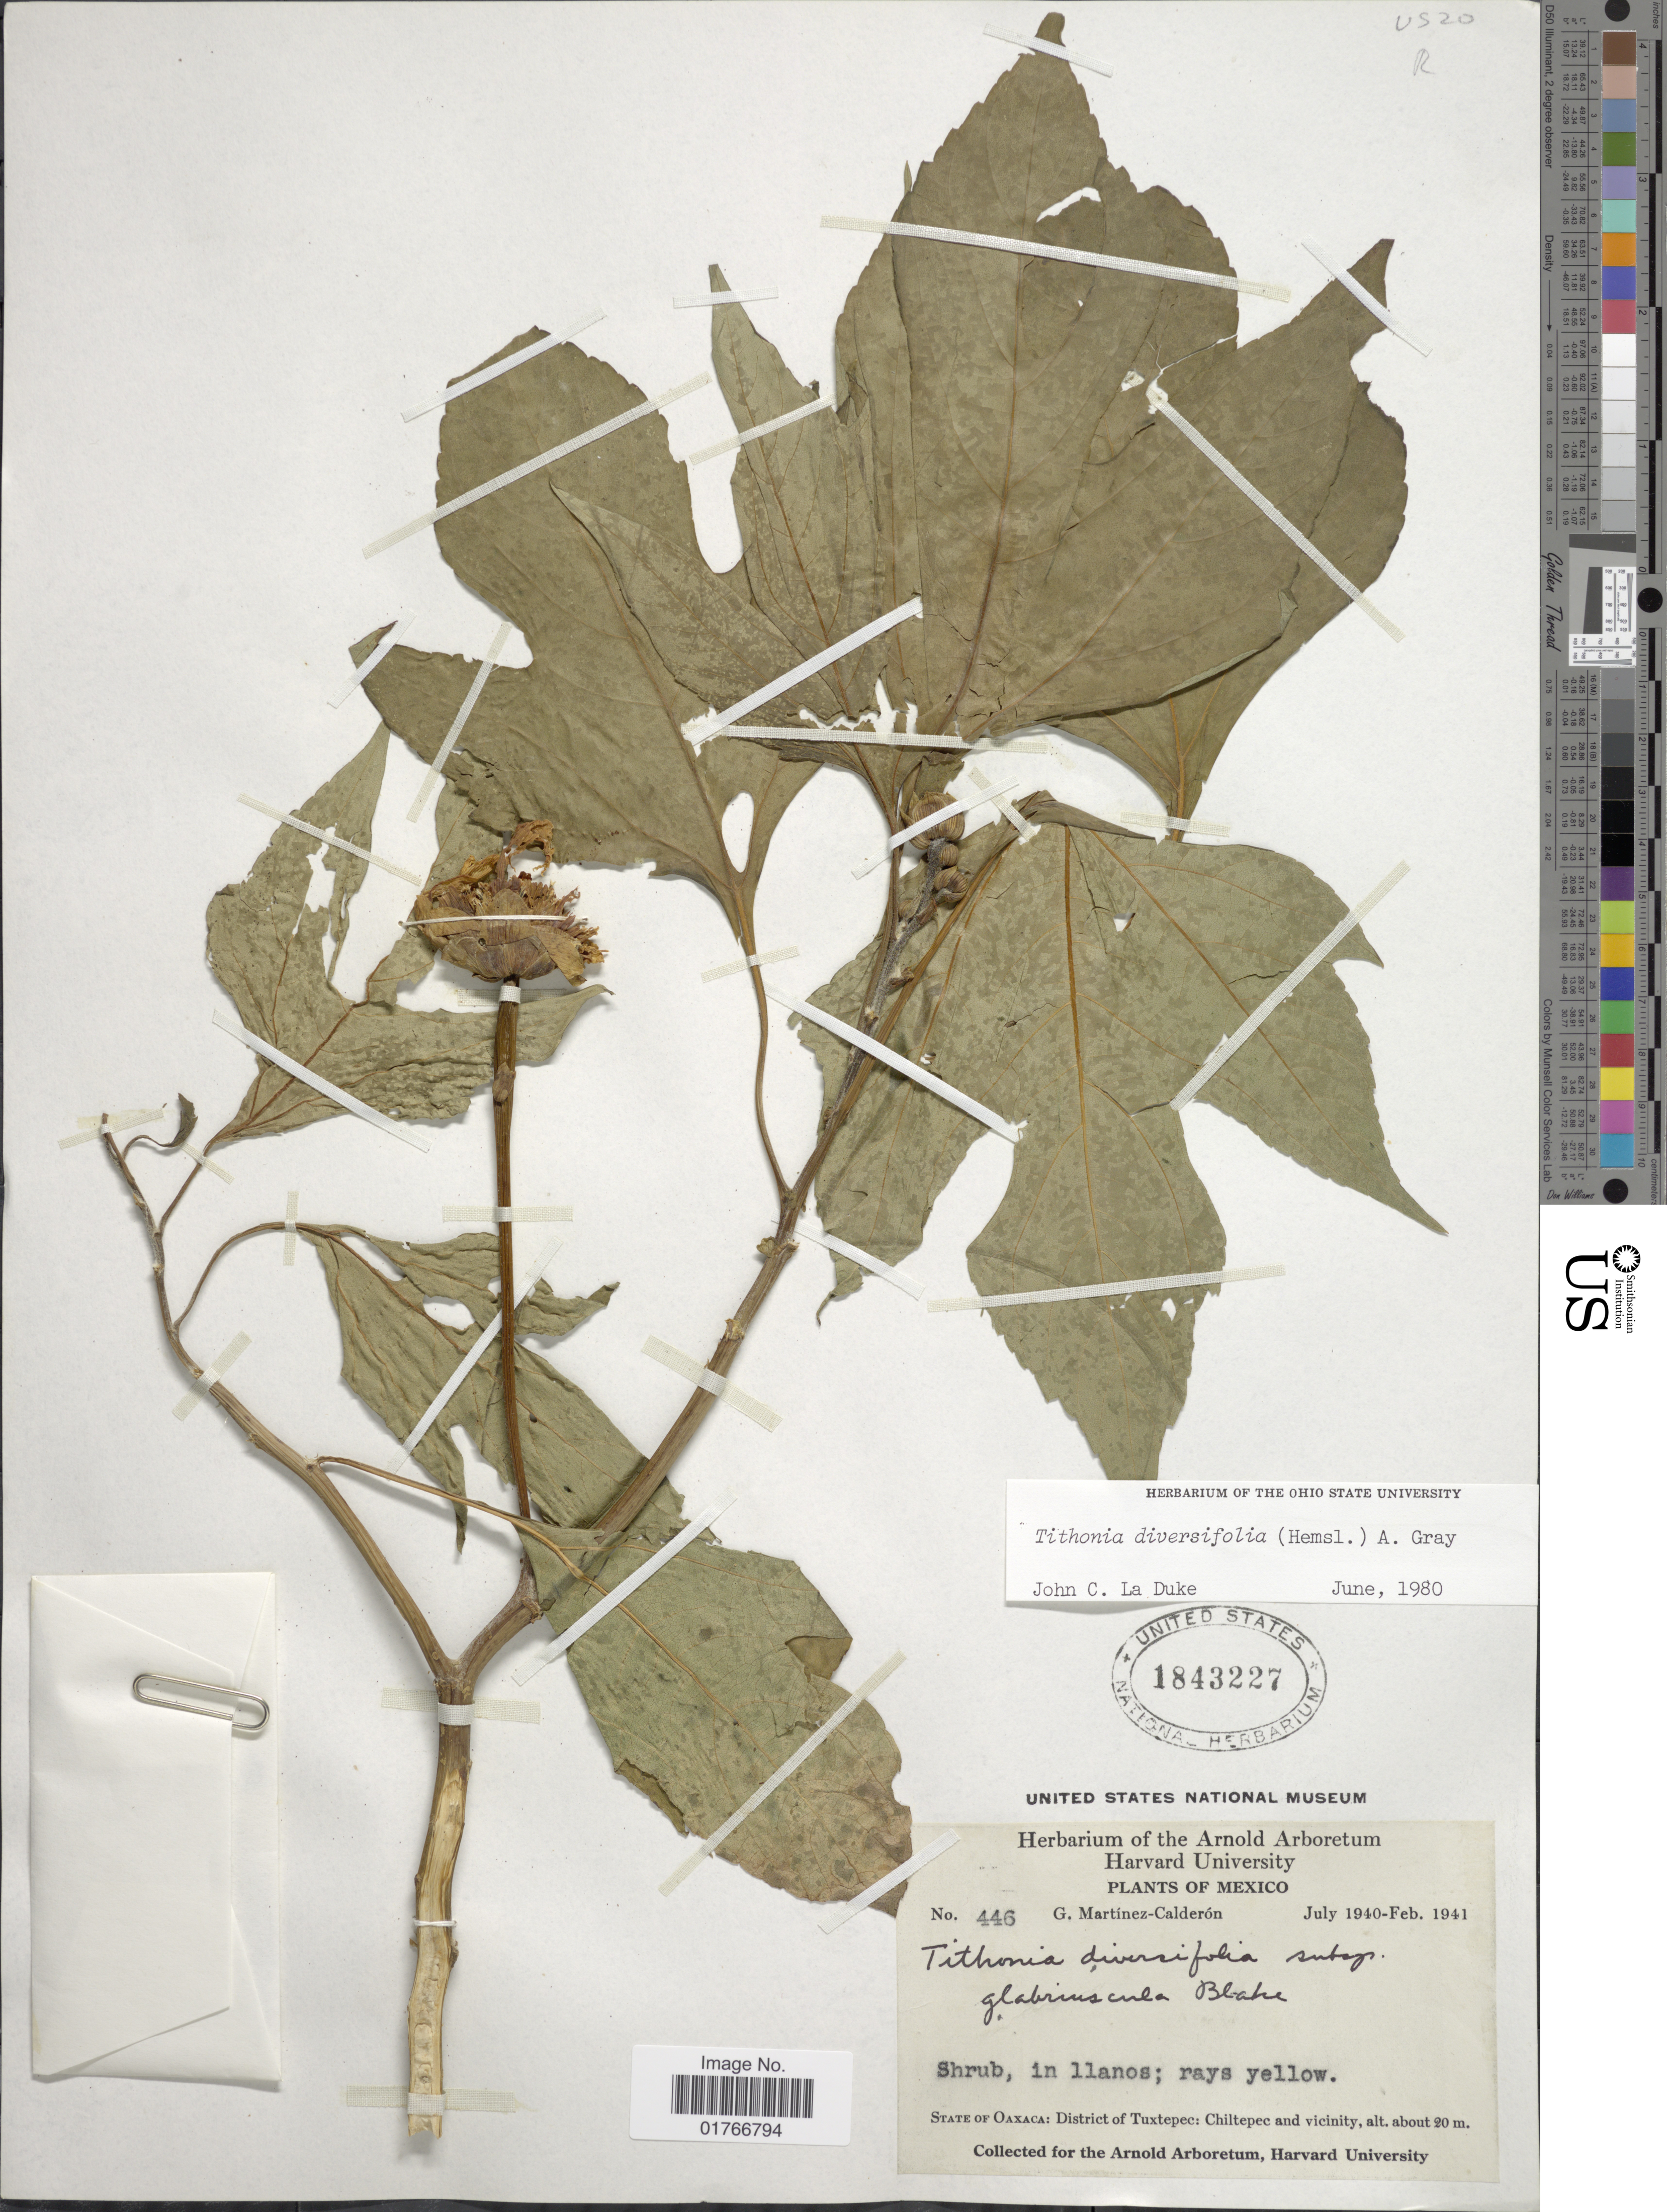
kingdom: Plantae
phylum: Tracheophyta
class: Magnoliopsida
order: Asterales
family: Asteraceae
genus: Tithonia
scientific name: Tithonia diversifolia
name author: (Hemsl.) A. Gray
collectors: G. Martínez Calderón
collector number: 446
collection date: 1940-07/1941-02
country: Mexico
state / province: Oaxaca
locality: District of Tuxtepec, Chiltepec and vicinity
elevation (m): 20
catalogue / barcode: US 1843227